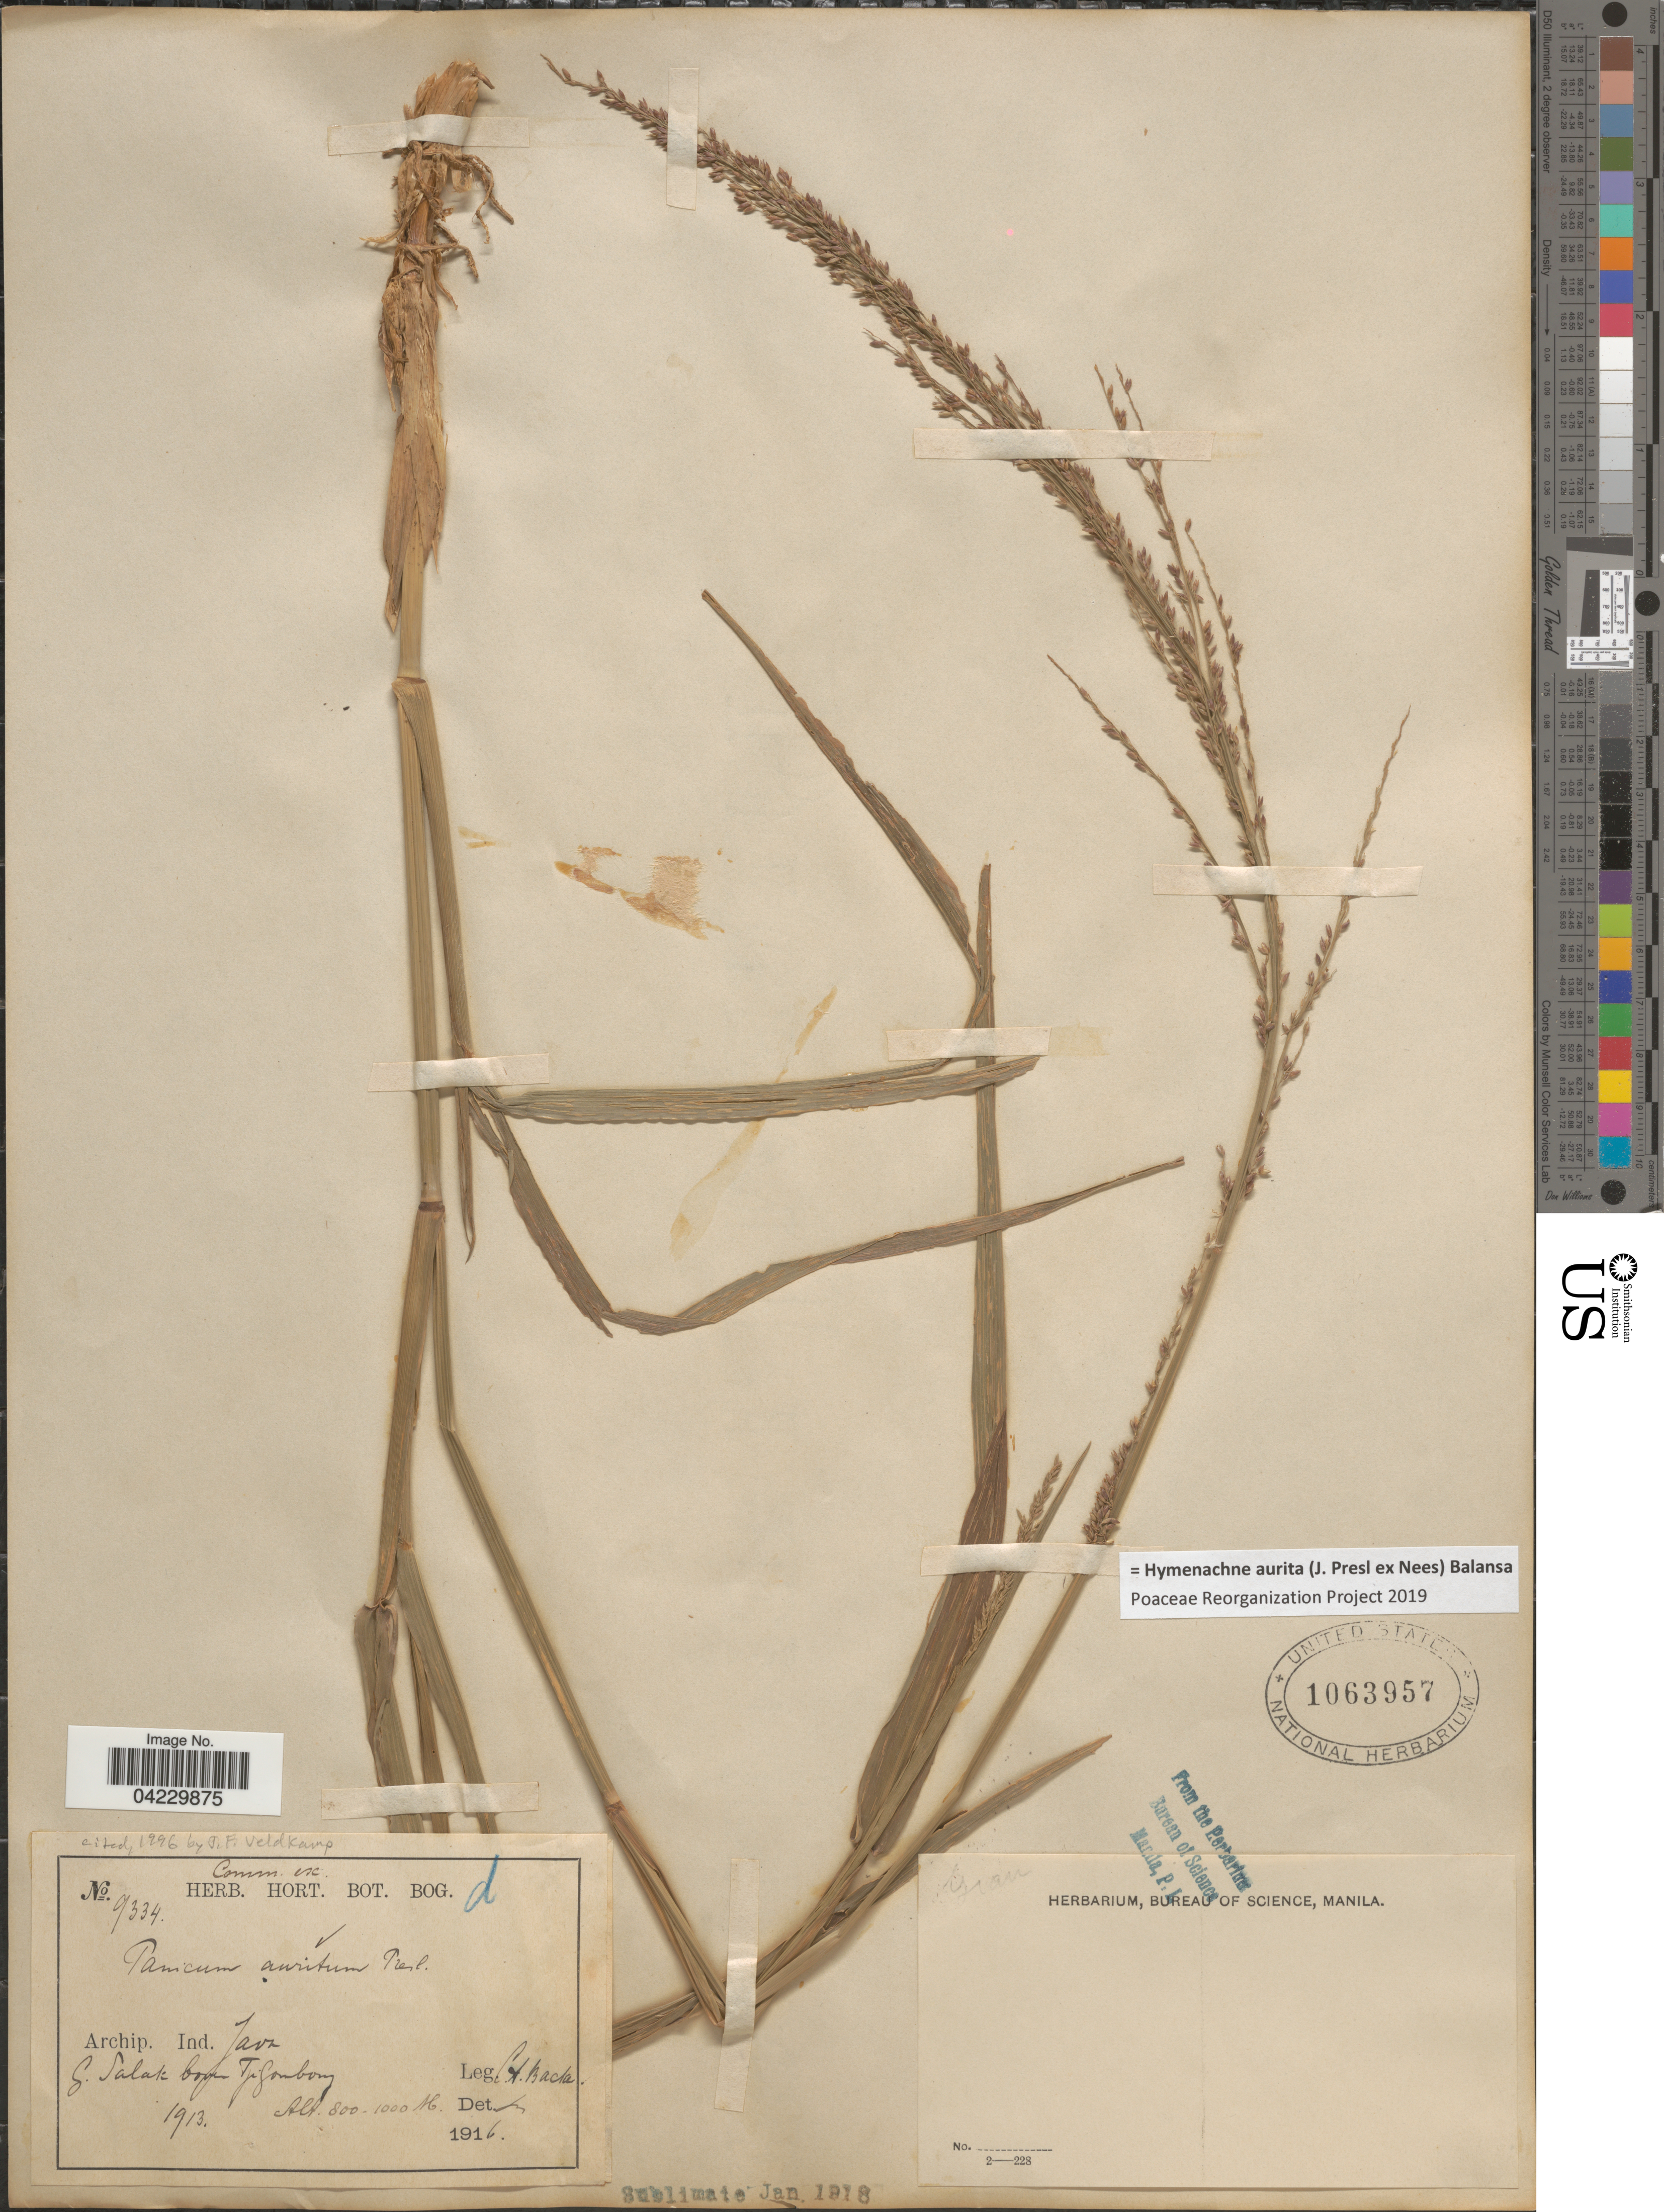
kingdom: Plantae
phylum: Tracheophyta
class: Liliopsida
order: Poales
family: Poaceae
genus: Hymenachne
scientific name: Hymenachne aurita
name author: (J. Presl ex Nees) Balansa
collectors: C. A. Backer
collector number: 9334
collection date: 1913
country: Indonesia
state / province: Java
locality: Archip. Ind. Java. S. G. Salak boven Tjigombong.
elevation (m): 800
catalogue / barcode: US 1063957